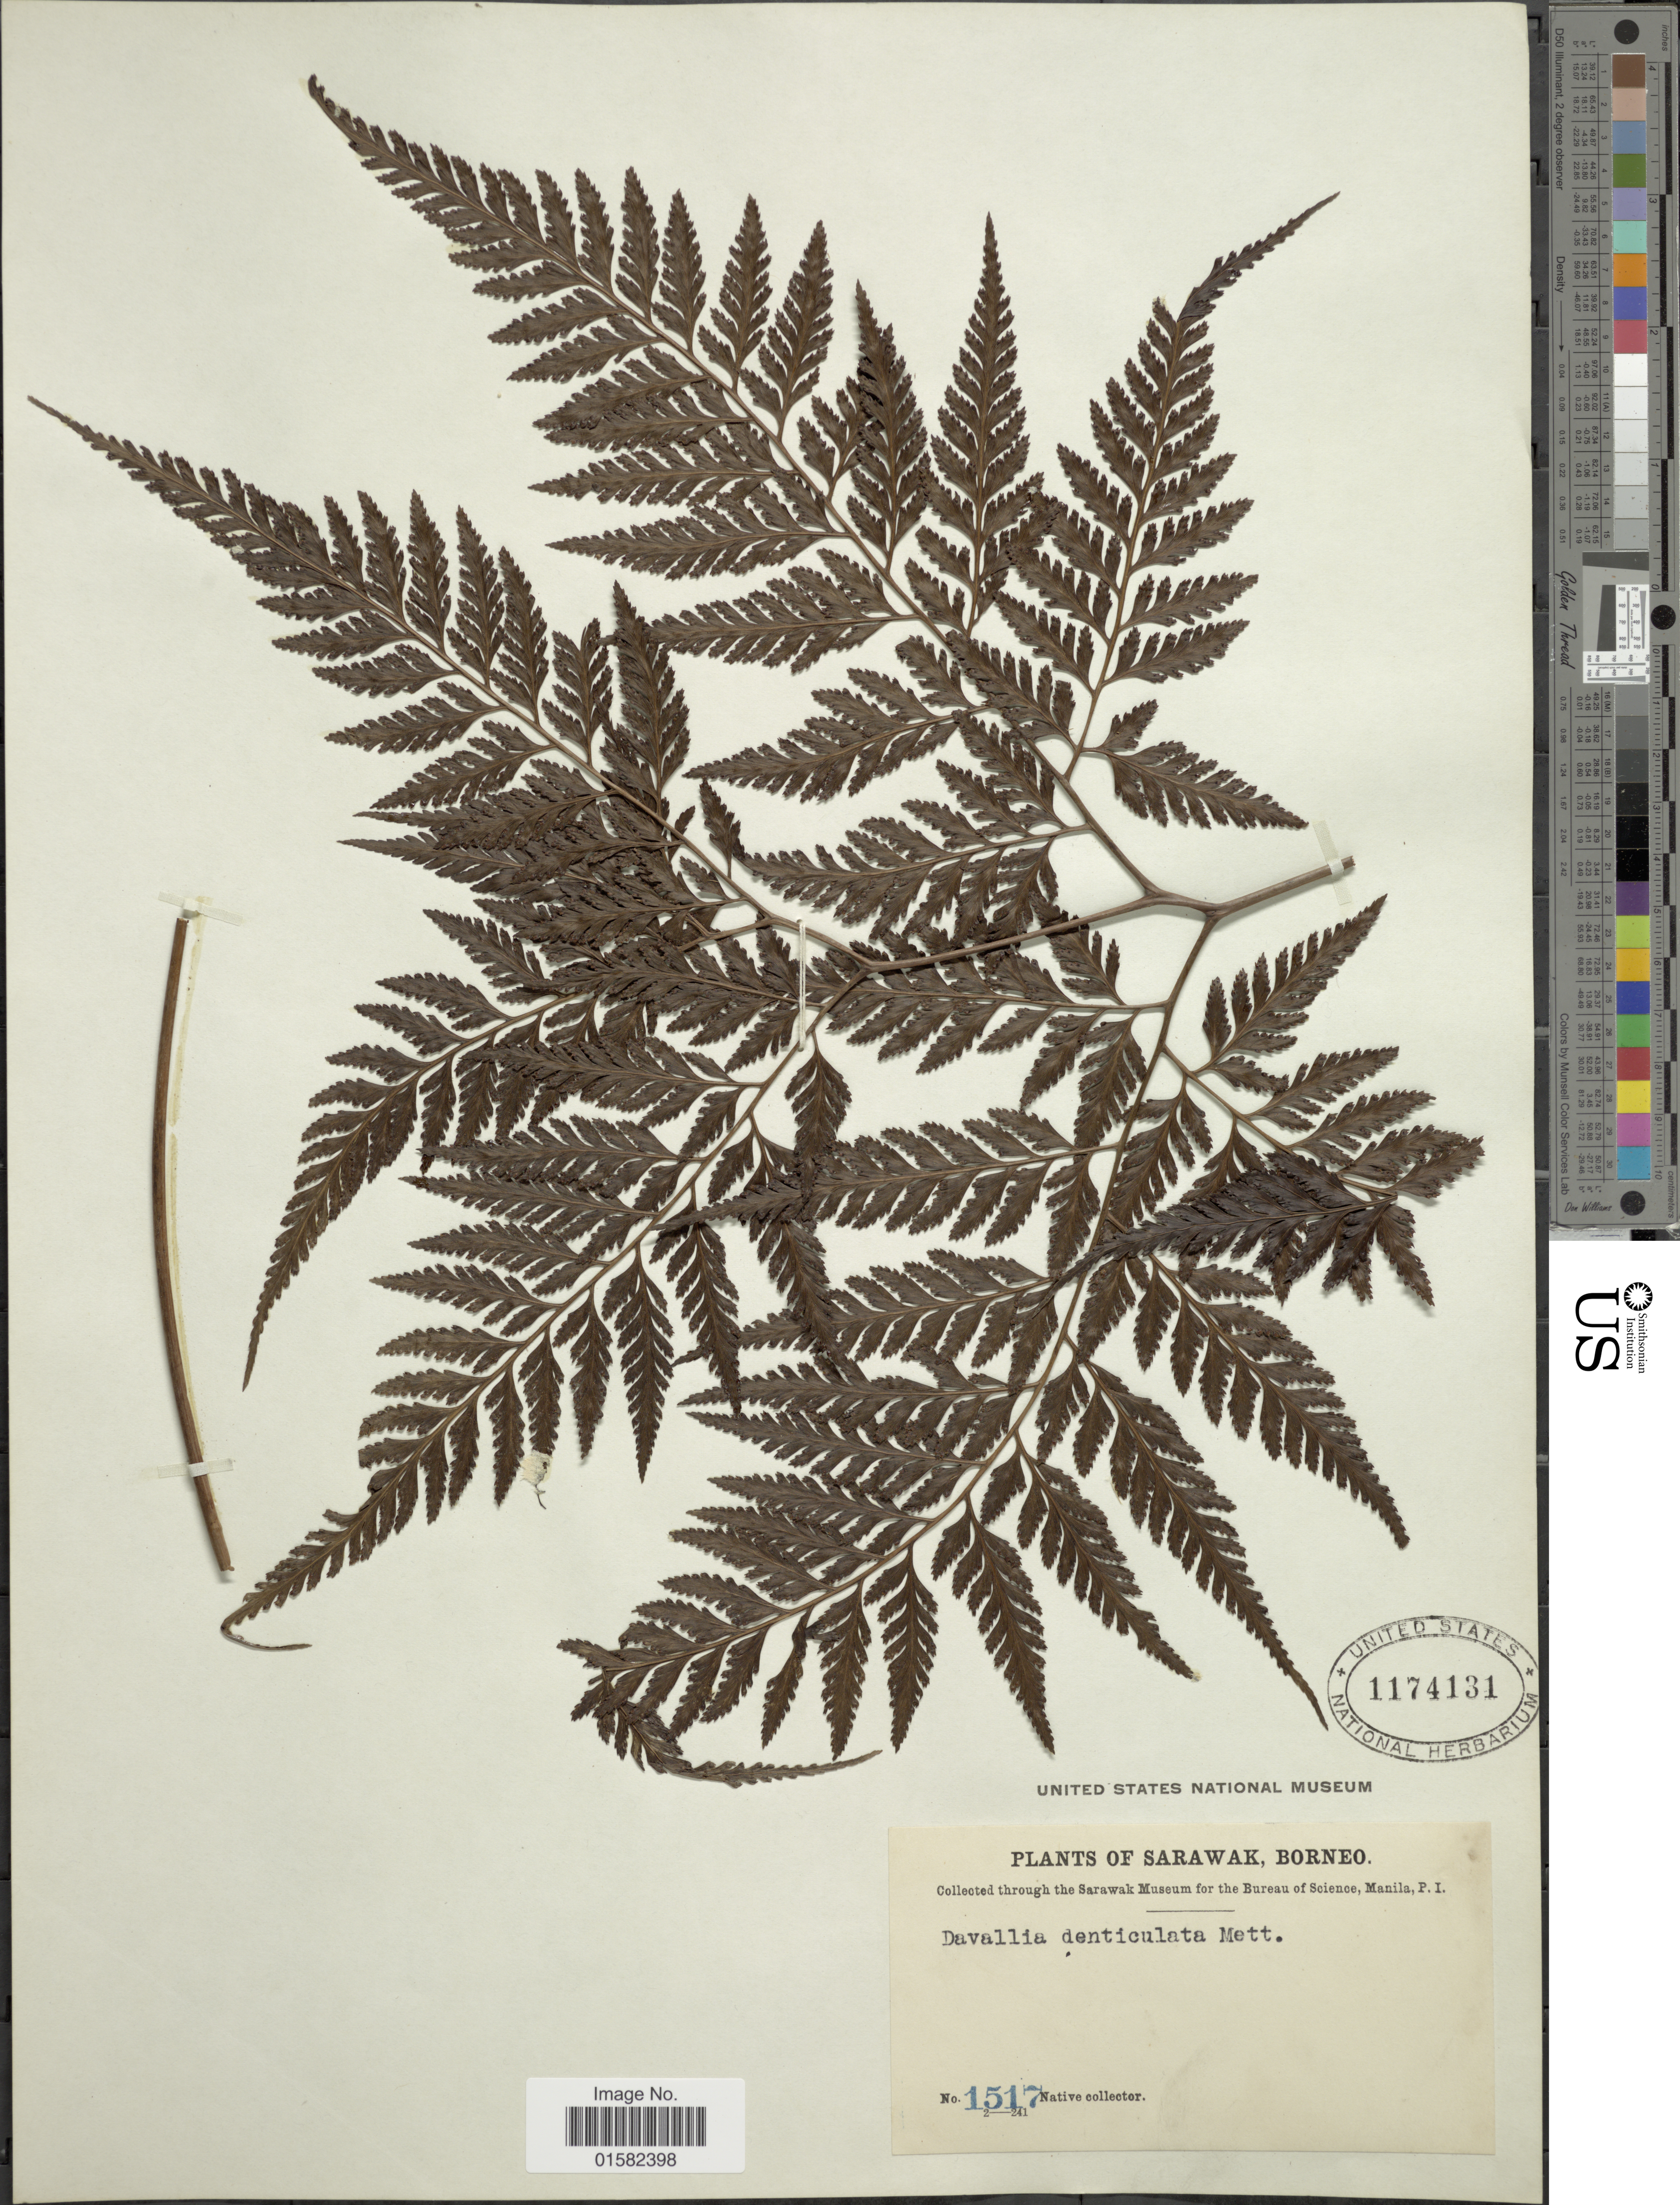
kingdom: Plantae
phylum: Tracheophyta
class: Polypodiopsida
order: Polypodiales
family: Davalliaceae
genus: Wibelia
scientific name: Wibelia denticulata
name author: (Burm. f.) M. Kato & Tsutsumi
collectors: Native collector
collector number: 1517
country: Malaysia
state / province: Sarawak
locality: Borneo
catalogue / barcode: US 1174131